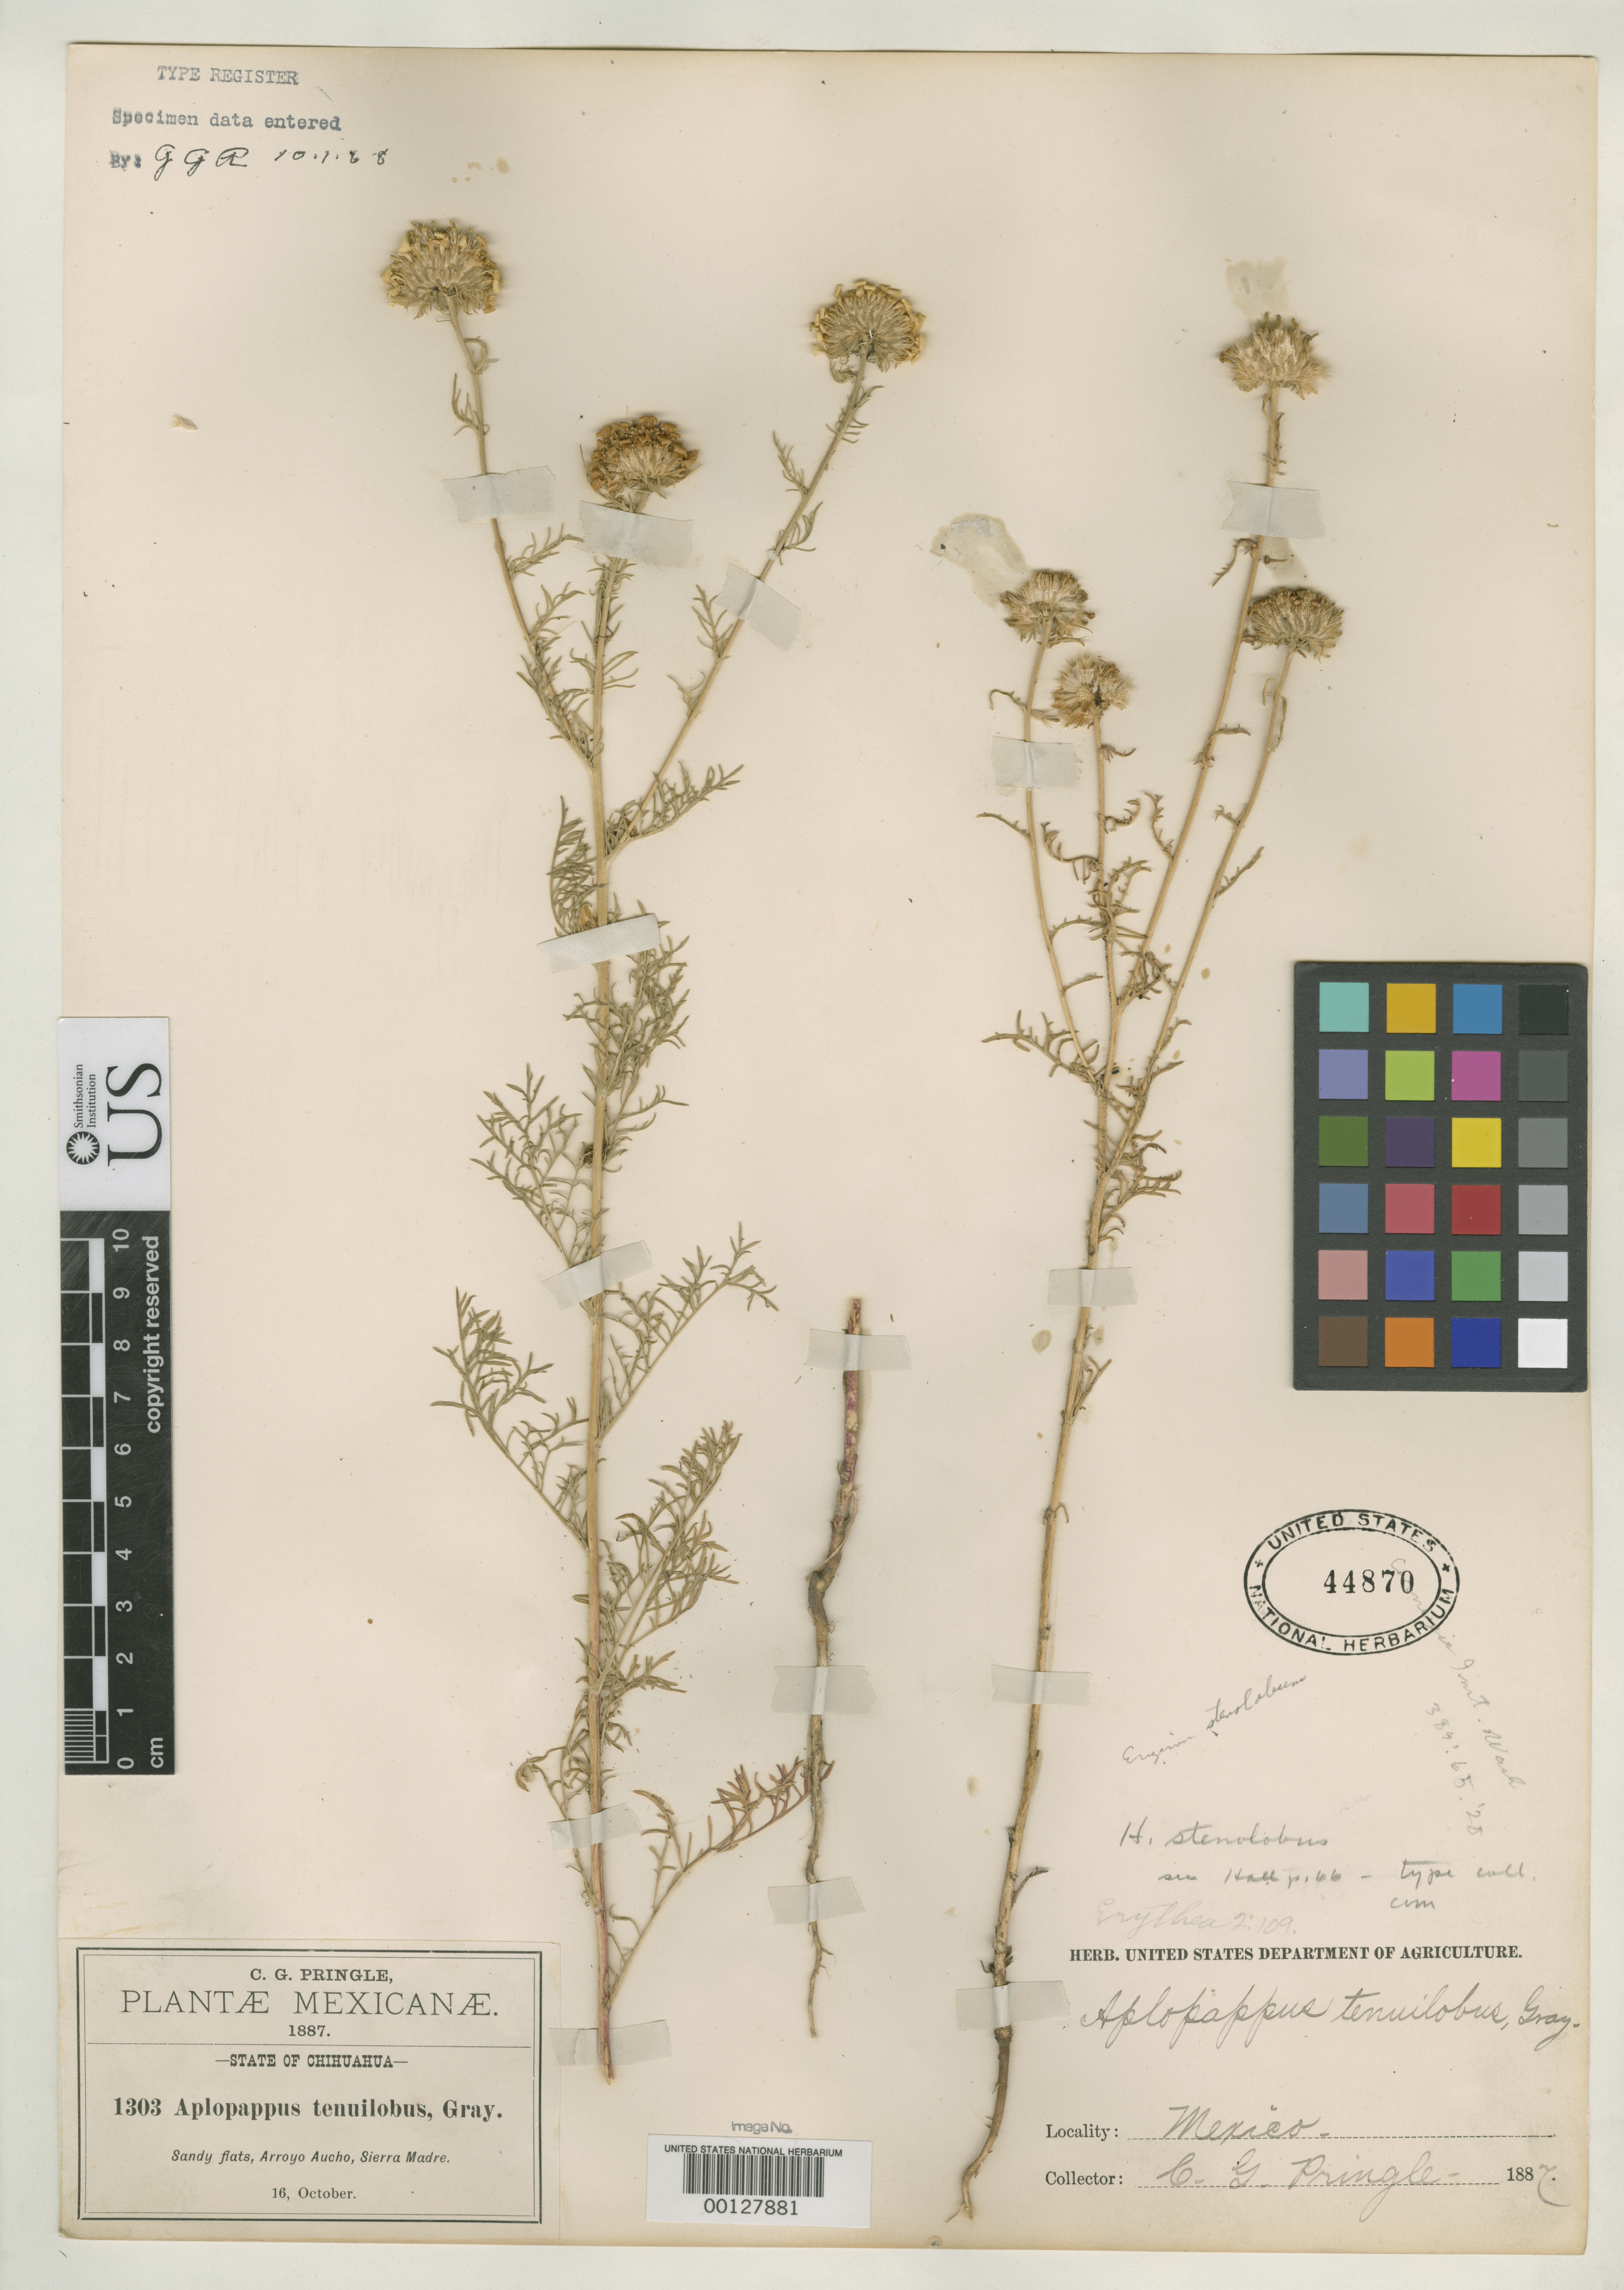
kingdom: Plantae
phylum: Tracheophyta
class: Magnoliopsida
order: Asterales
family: Asteraceae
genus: Eriocarpum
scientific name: Eriocarpum stenolobum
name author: Greene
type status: Type Collection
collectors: C. G. Pringle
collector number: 1303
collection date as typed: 16 Oct 1887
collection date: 1887-10-16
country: Mexico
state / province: Chihuahua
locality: Arroya Aucho, Sierra Madre.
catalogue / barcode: US 44870